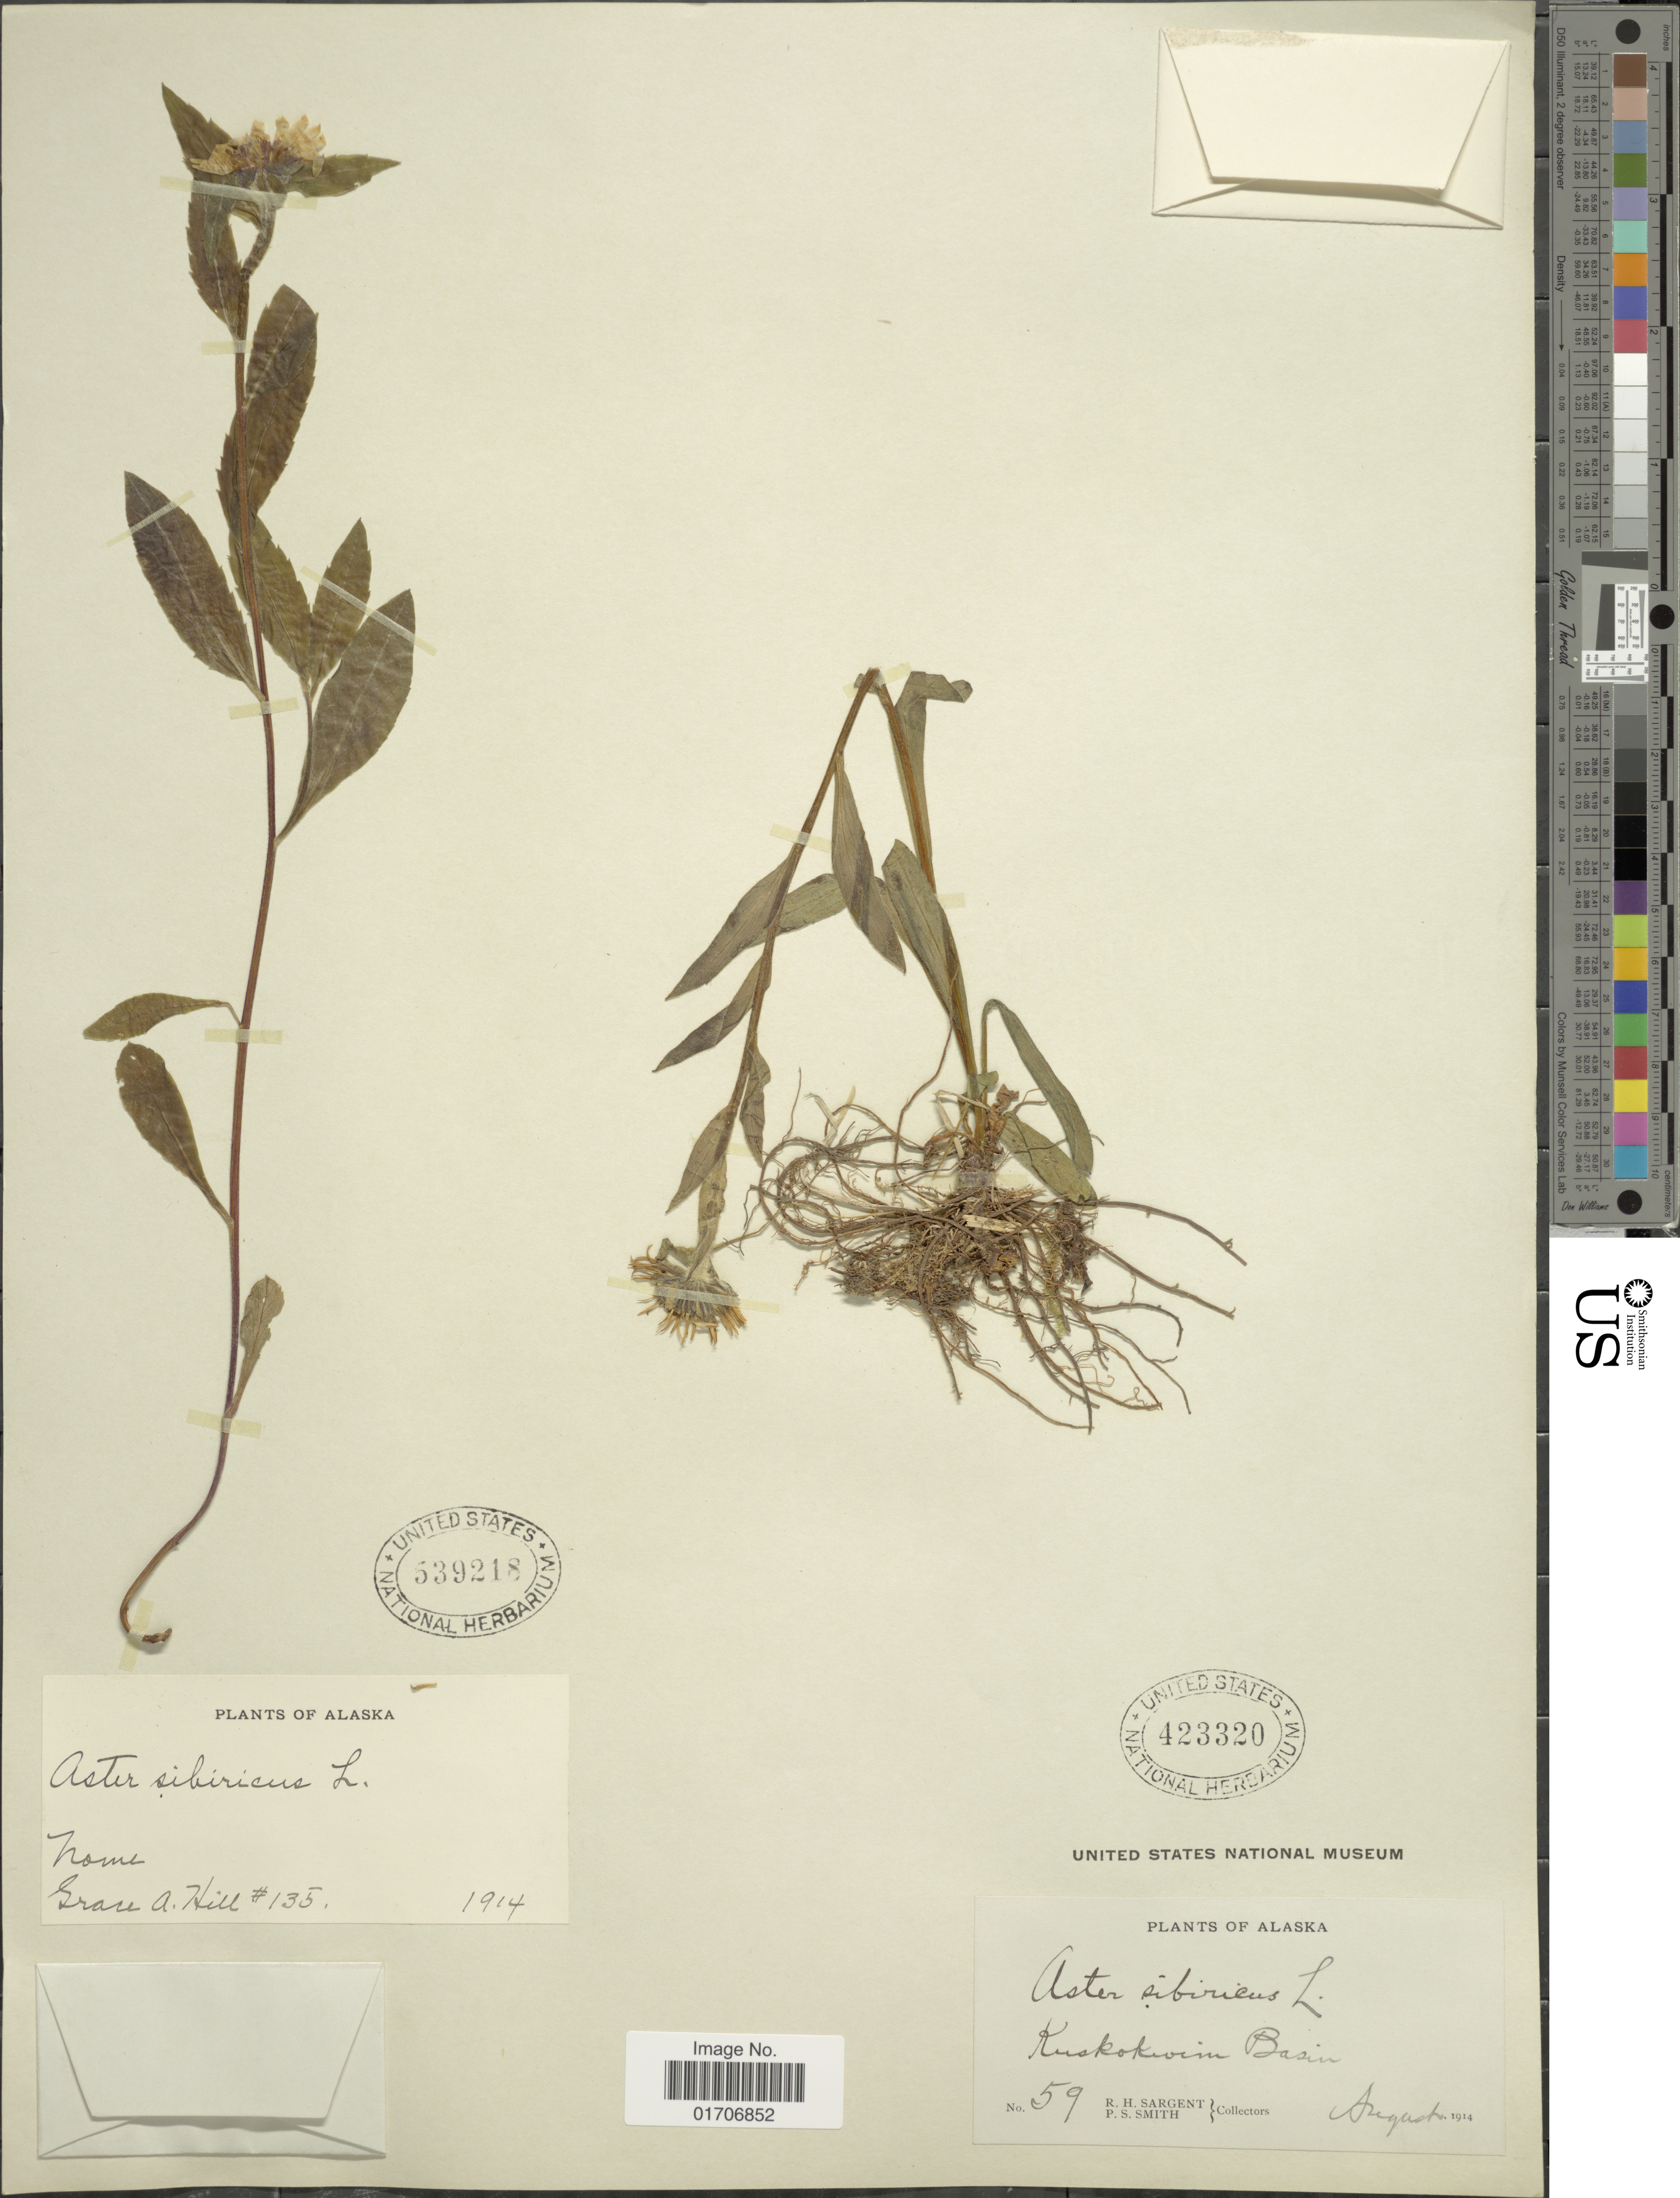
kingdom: Plantae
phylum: Tracheophyta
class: Magnoliopsida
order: Asterales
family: Asteraceae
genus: Eurybia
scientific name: Eurybia sibirica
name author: (L.) G.L. Nesom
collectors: R. Sargent & P. Smith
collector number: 59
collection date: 1914-08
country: United States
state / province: Alaska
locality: Kuskokwim Basin.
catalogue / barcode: US 423320